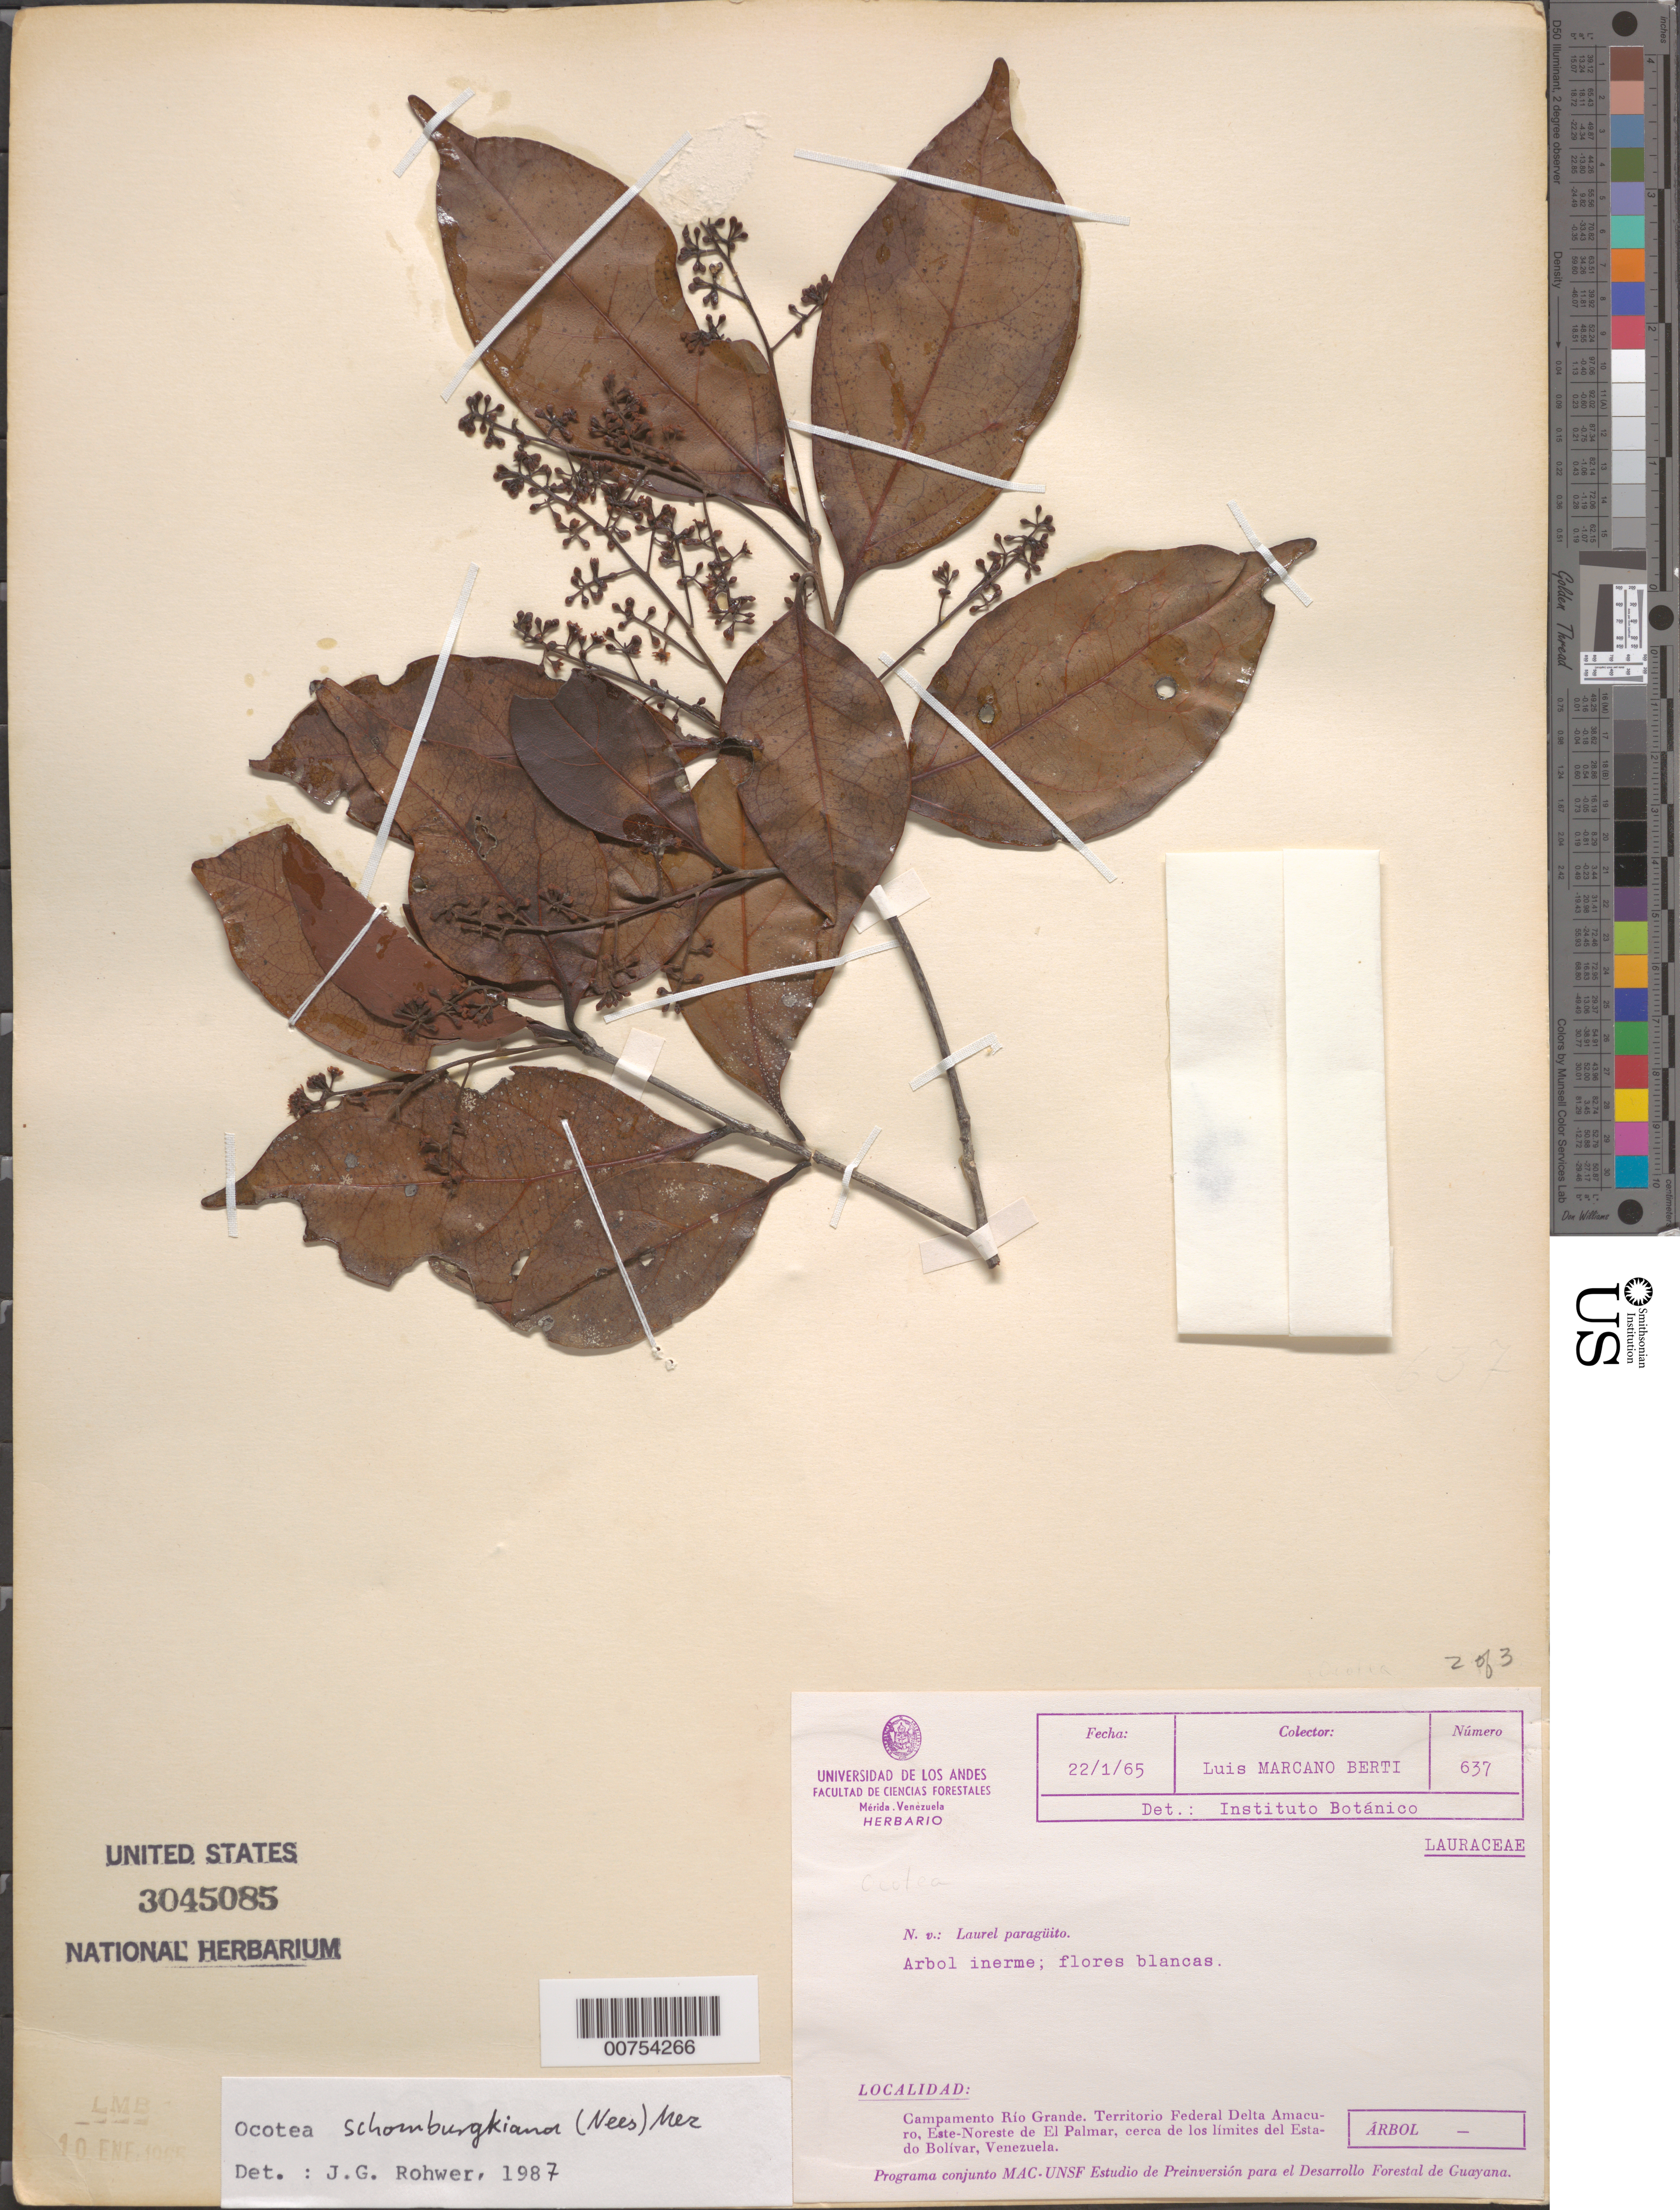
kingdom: Plantae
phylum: Tracheophyta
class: Magnoliopsida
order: Laurales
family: Lauraceae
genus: Ocotea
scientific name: Ocotea schomburgkiana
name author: (Nees) Mez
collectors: L. Marcano-Berti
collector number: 637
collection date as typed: Transcribed d/m/y: 22/1/65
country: Venezuela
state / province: Delta Amacuro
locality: Campamento Río Grande. Territorio Federal Delta Amacuro, Este-Noreste de El Palmar, cerca de los límites del Estado Bolívar.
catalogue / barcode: US 3045085